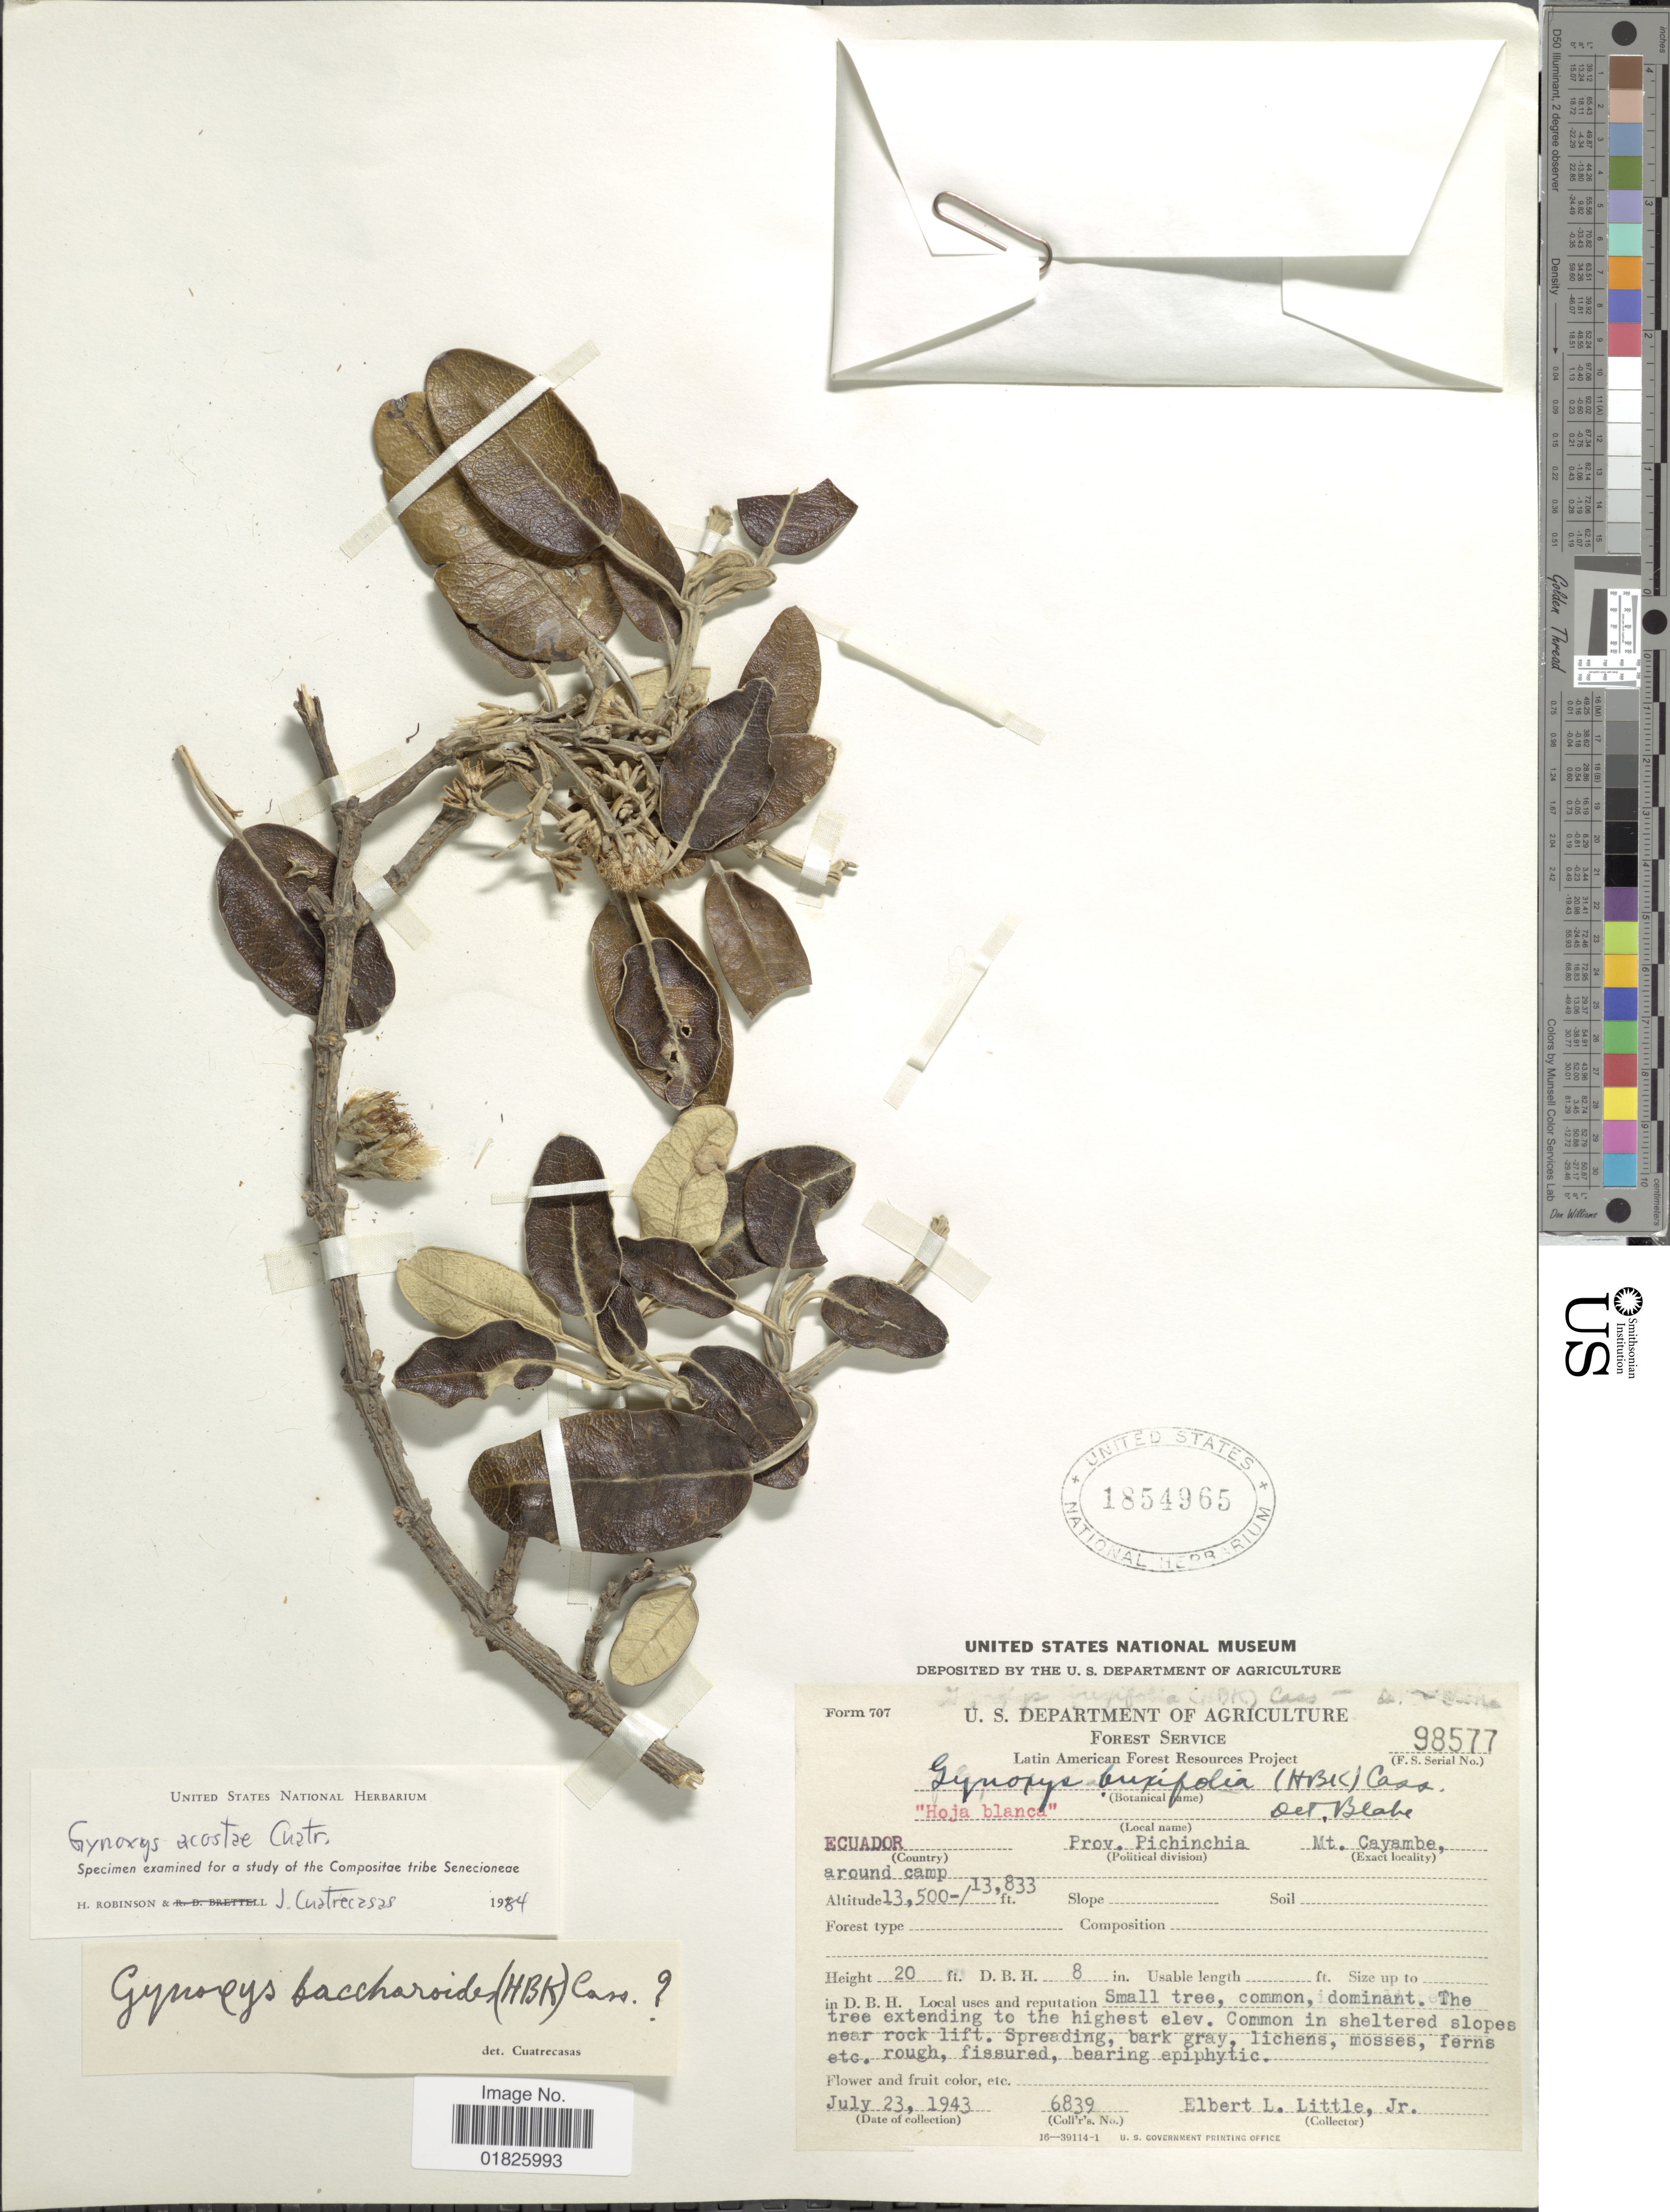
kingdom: Plantae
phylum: Tracheophyta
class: Magnoliopsida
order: Asterales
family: Asteraceae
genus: Gynoxys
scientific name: Gynoxys acostae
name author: Cuatrec.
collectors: E. L. Little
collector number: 6839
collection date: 1943-07-23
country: Ecuador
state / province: Pichincha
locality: Mt. Cayambe, around camp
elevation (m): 4115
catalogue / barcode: US 1854965